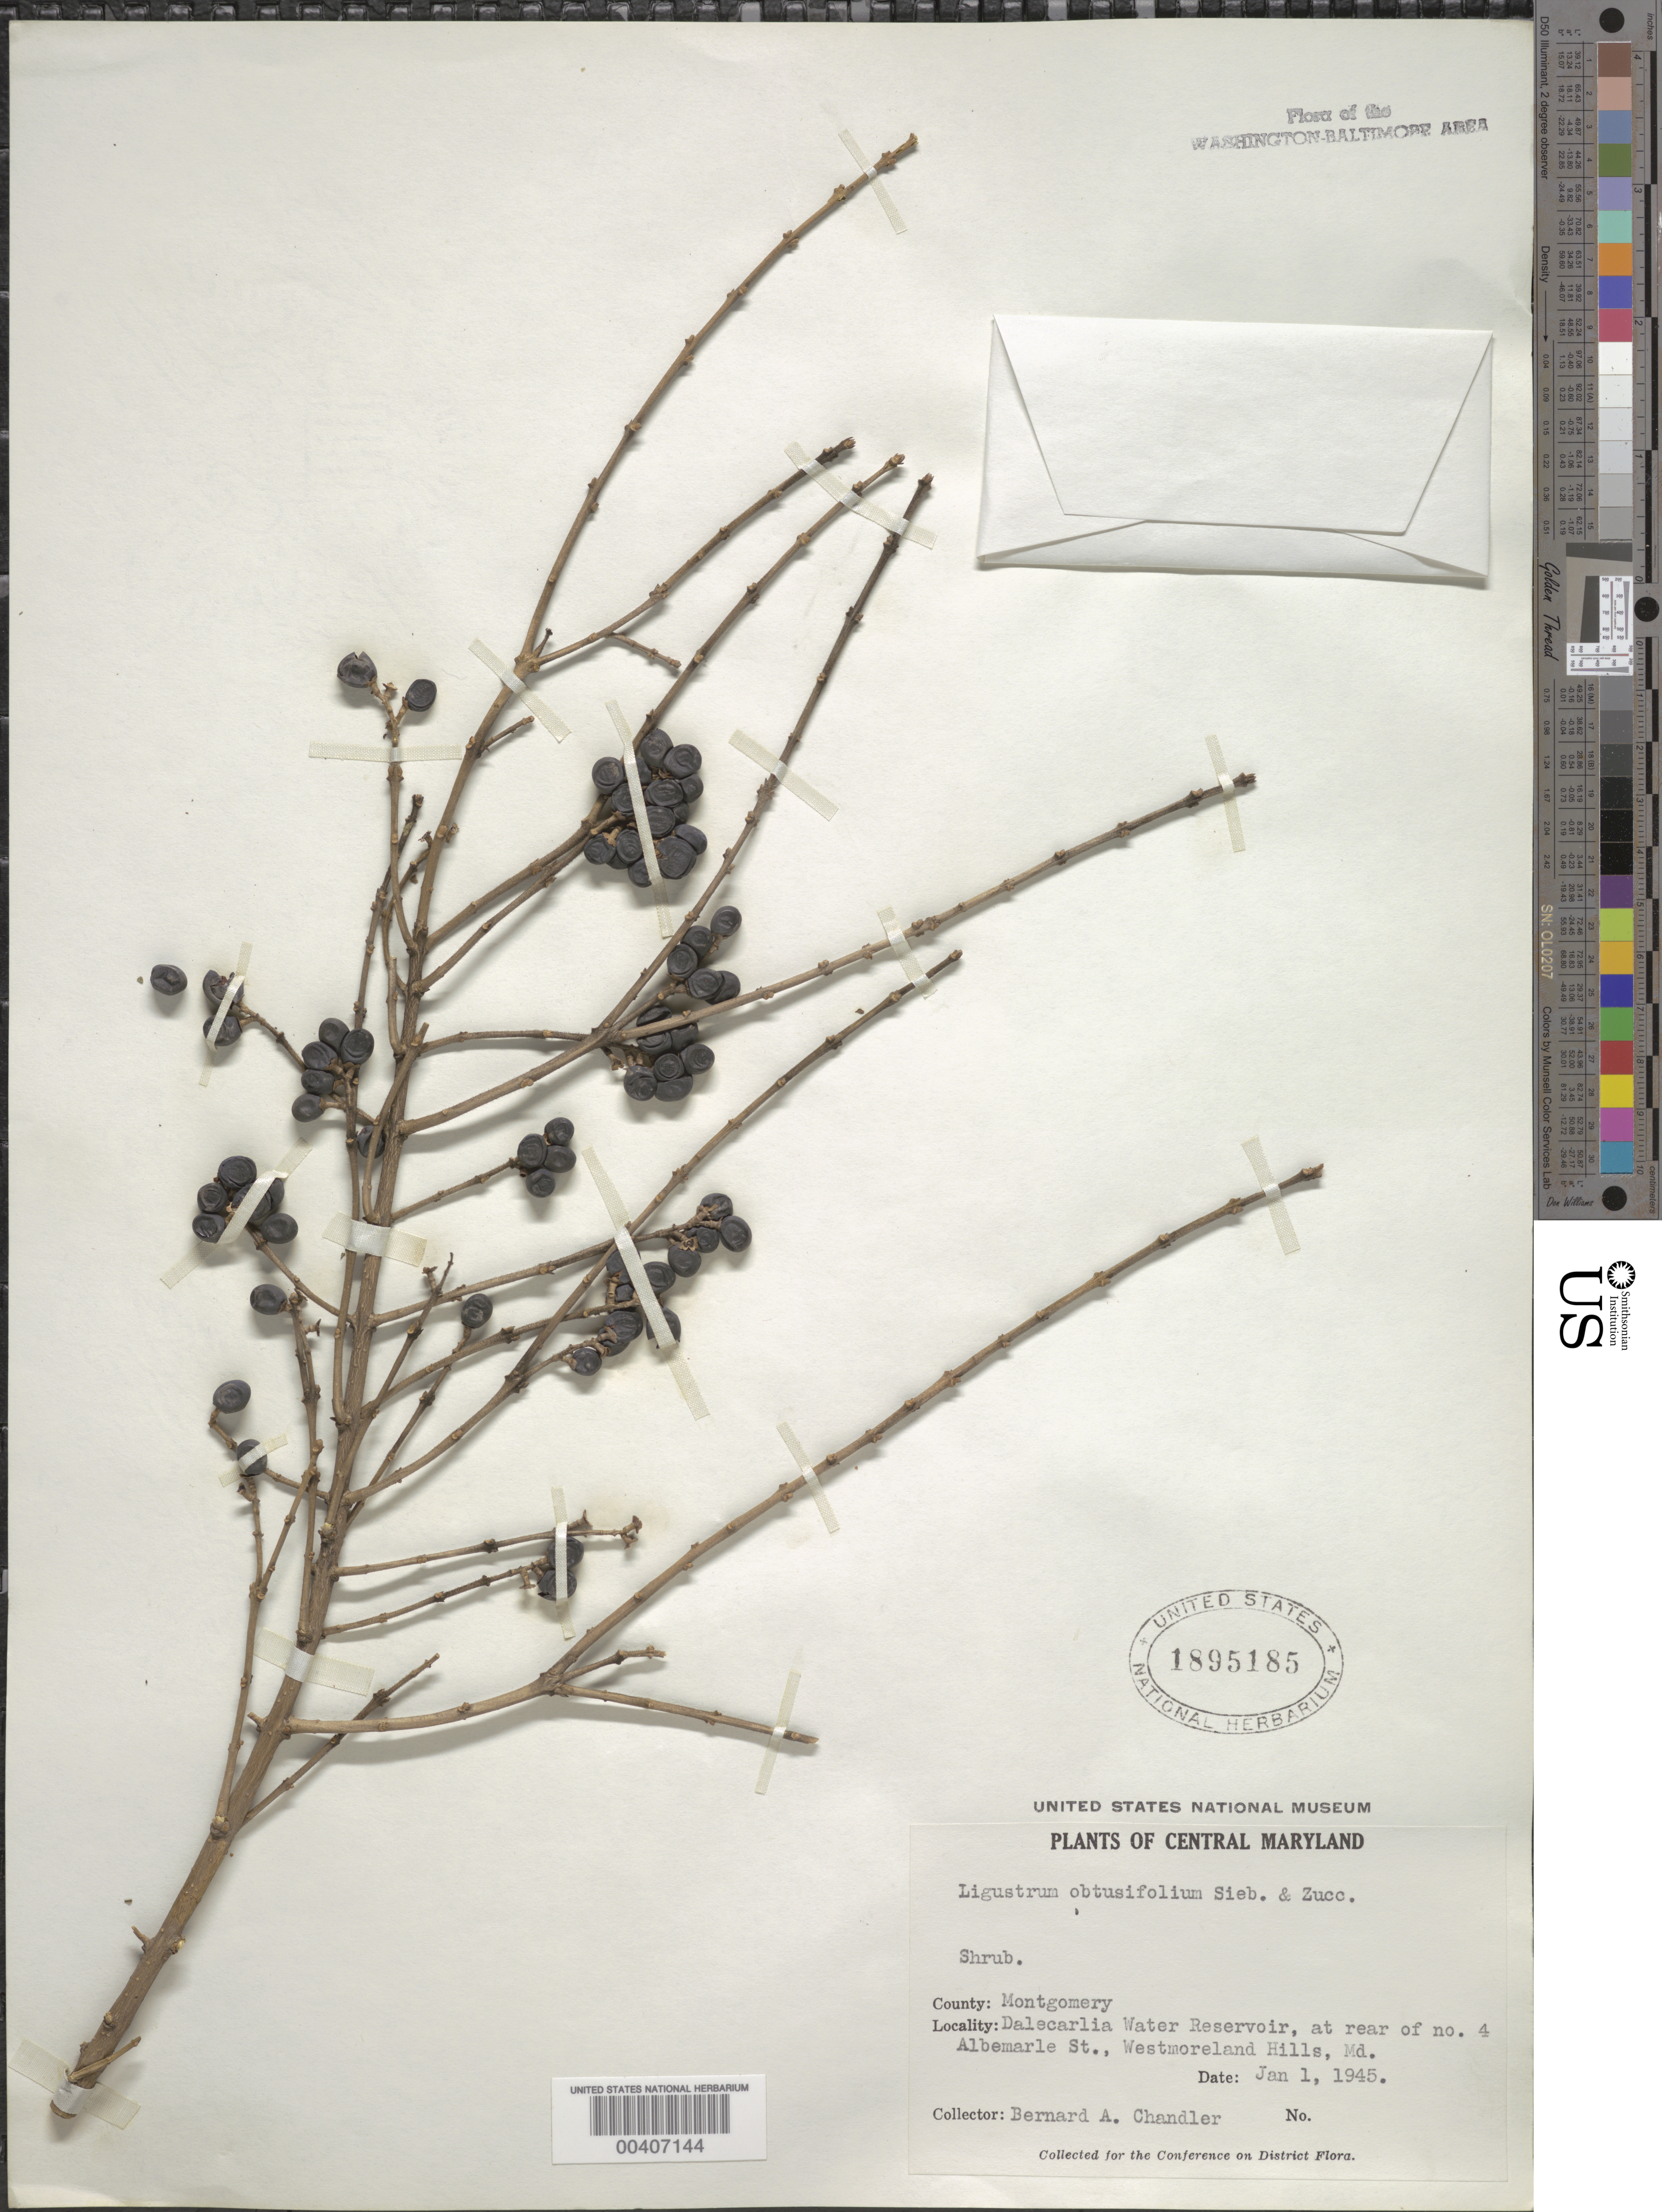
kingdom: Plantae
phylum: Tracheophyta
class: Magnoliopsida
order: Lamiales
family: Oleaceae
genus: Ligustrum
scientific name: Ligustrum obtusifolium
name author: Siebert & Zucc.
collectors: B. Chandler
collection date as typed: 01 Jan 1945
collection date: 1945-01-01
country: United States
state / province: Maryland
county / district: Montgomery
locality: Dalecarlia Water Reservoir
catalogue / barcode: US 1895185